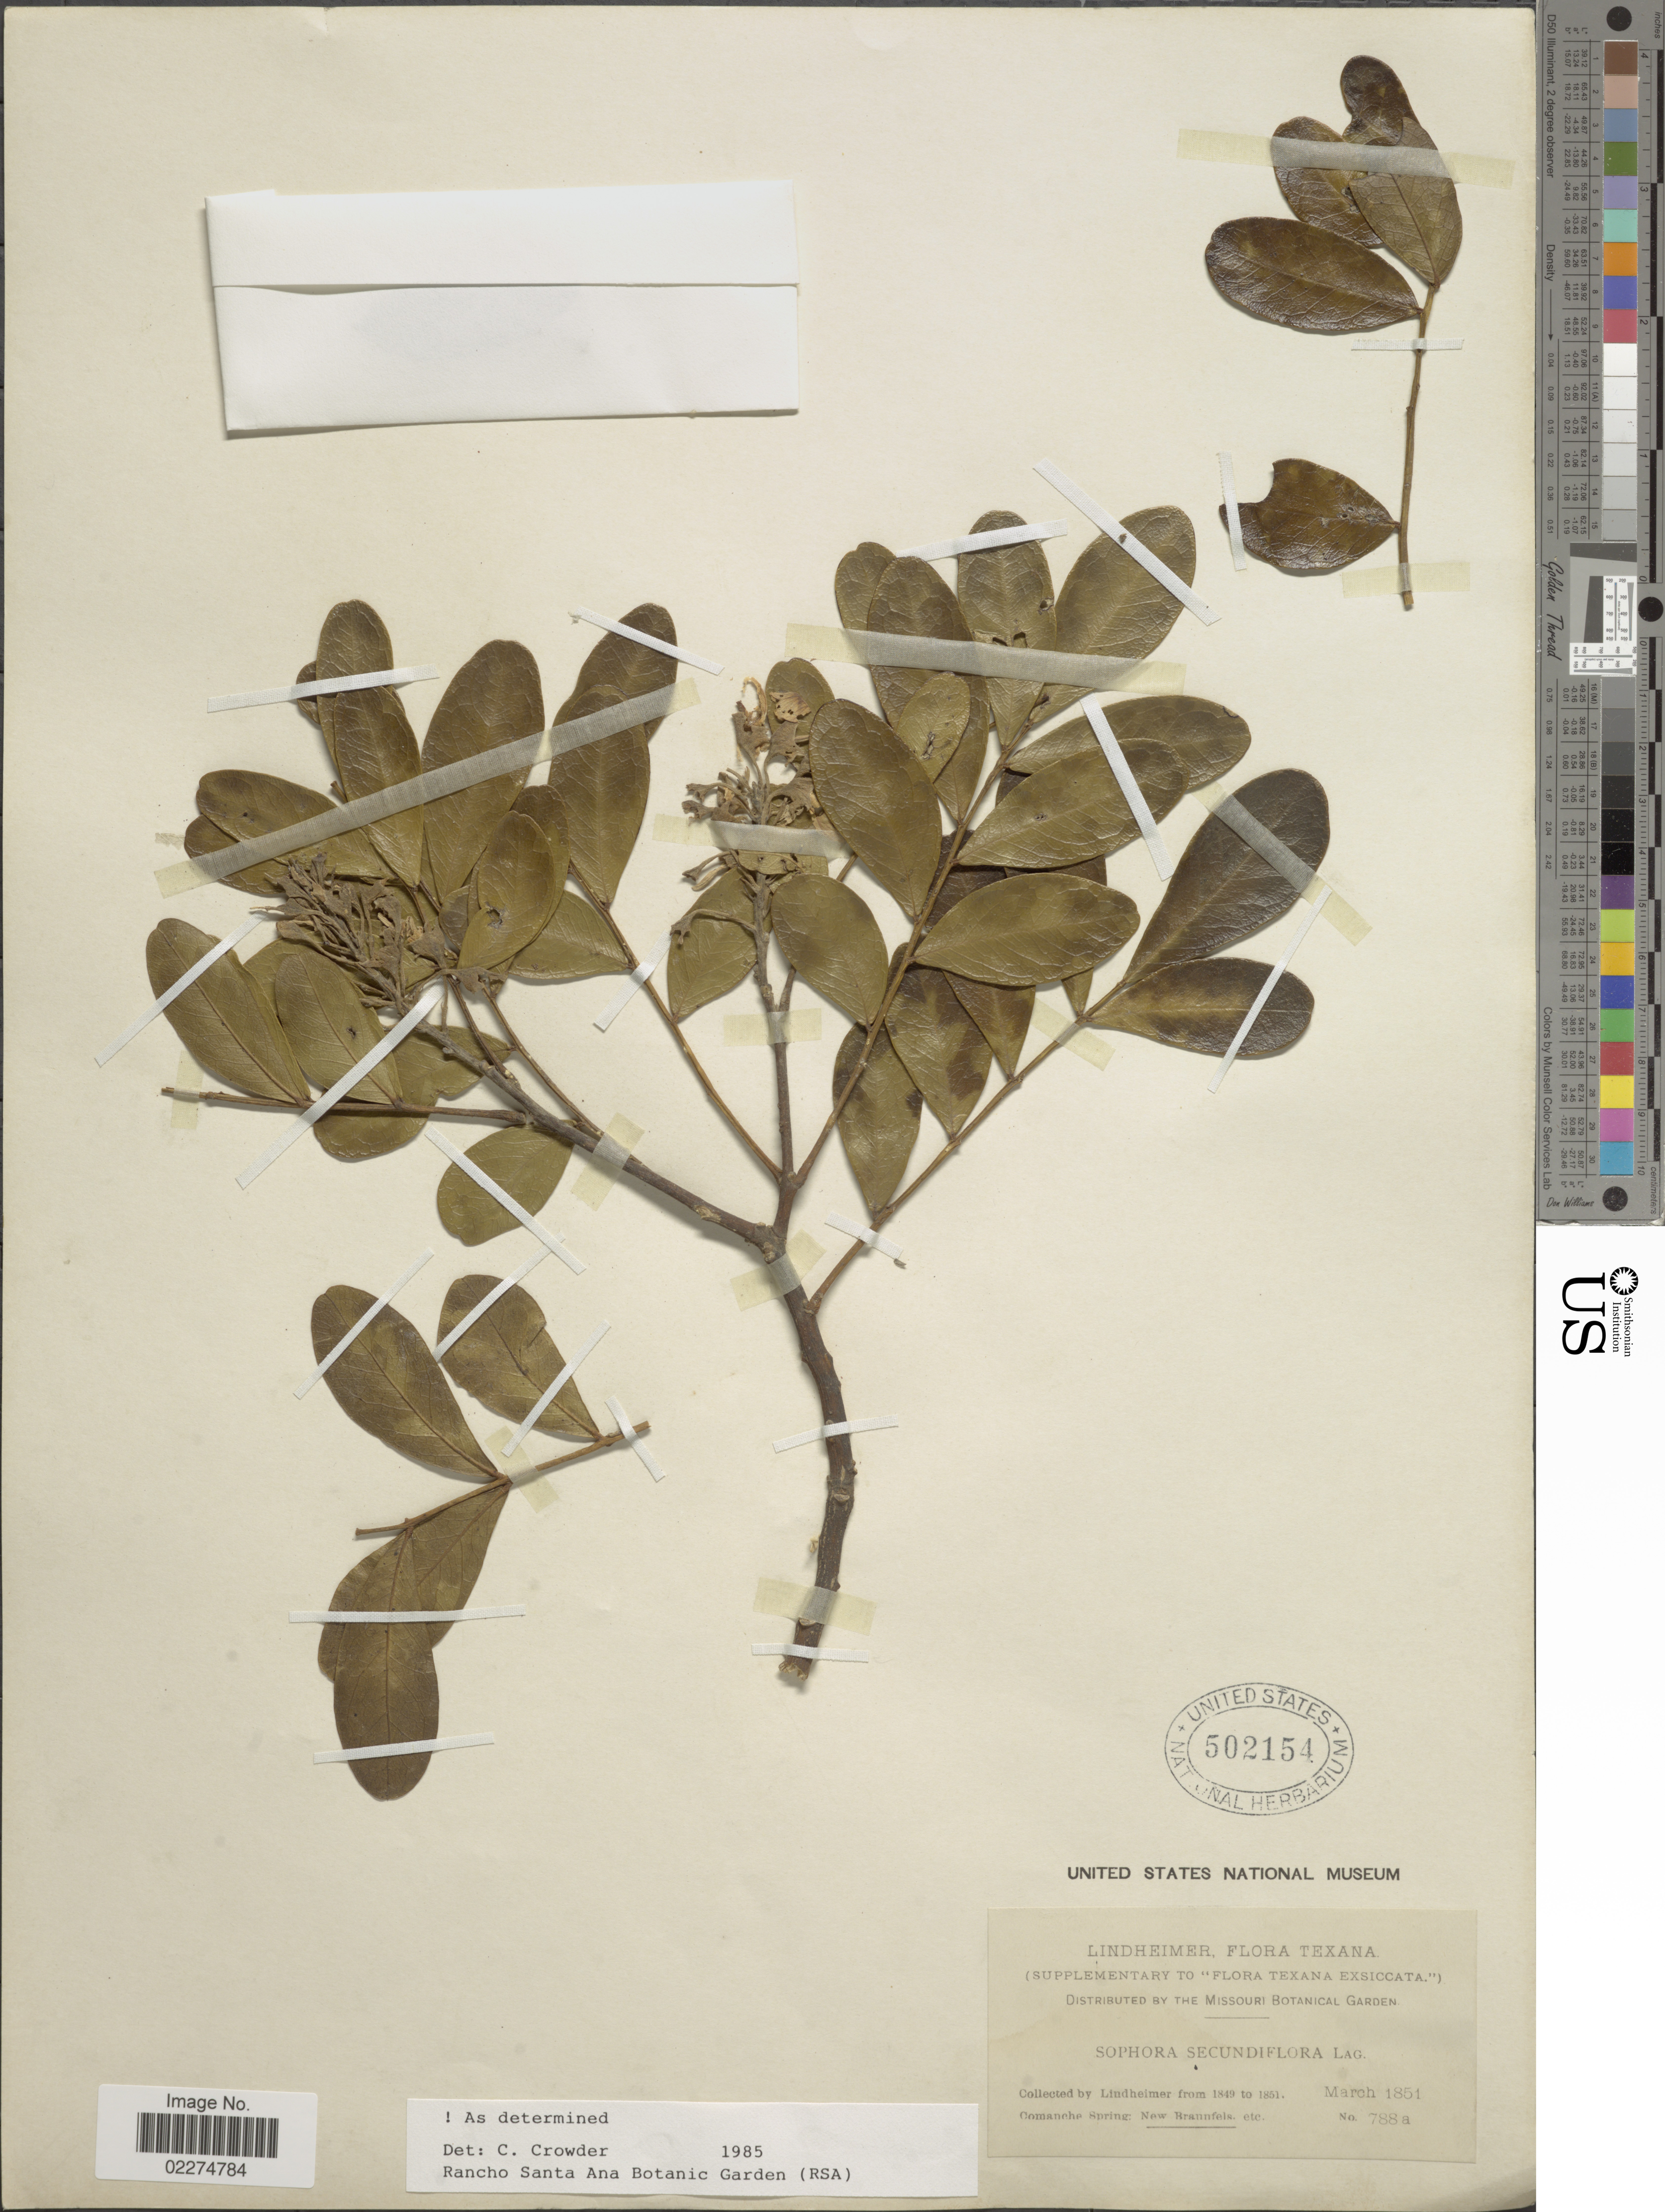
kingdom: Plantae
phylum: Tracheophyta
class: Magnoliopsida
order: Fabales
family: Fabaceae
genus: Dermatophyllum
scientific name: Dermatophyllum secundiflorum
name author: (Ortega) Gandhi & Reveal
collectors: -. Lindheimer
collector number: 788a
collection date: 1851-03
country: United States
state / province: Texas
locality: Comanche Spring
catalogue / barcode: US 502154